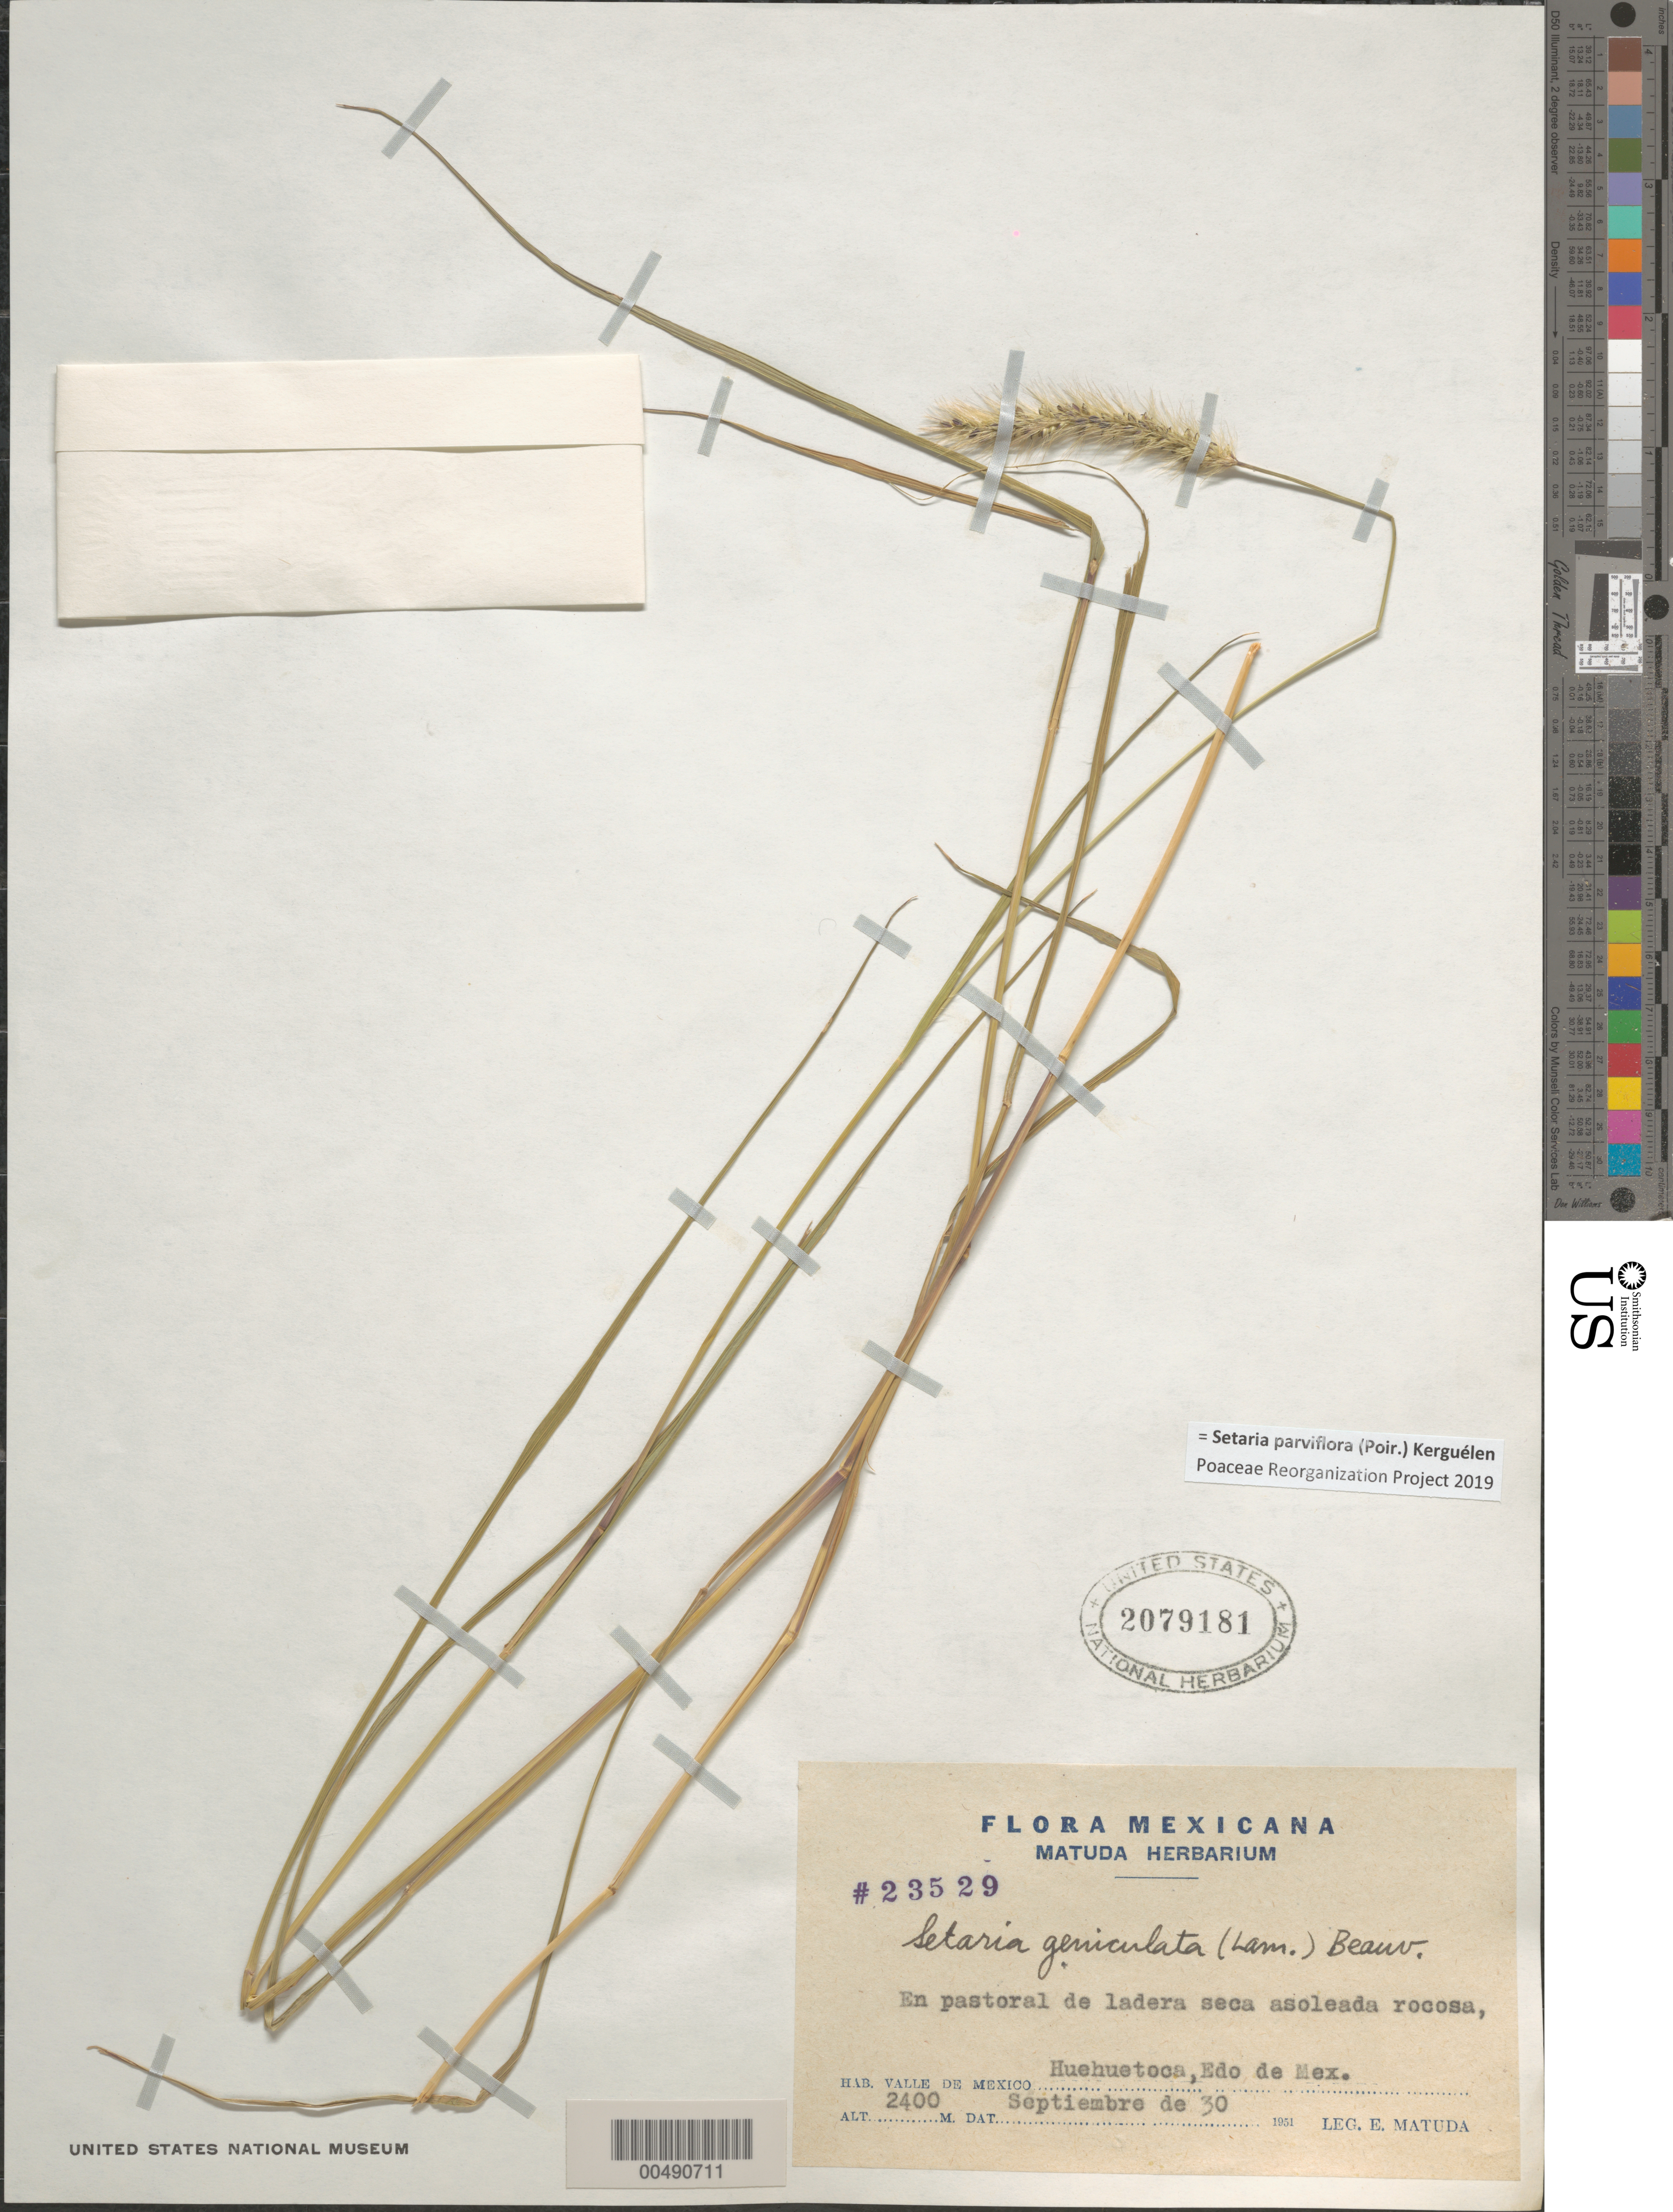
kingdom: Plantae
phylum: Tracheophyta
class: Liliopsida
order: Poales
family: Poaceae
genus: Setaria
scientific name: Setaria parviflora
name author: (Poir.) Kerguélen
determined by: Poaceae Reorganization Project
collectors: E. Matuda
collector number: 23529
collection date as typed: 30 Sep 1951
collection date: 1951-09-30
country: Mexico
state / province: México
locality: Valle de Mexico, Huehuetoca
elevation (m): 2400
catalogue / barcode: US 2079181